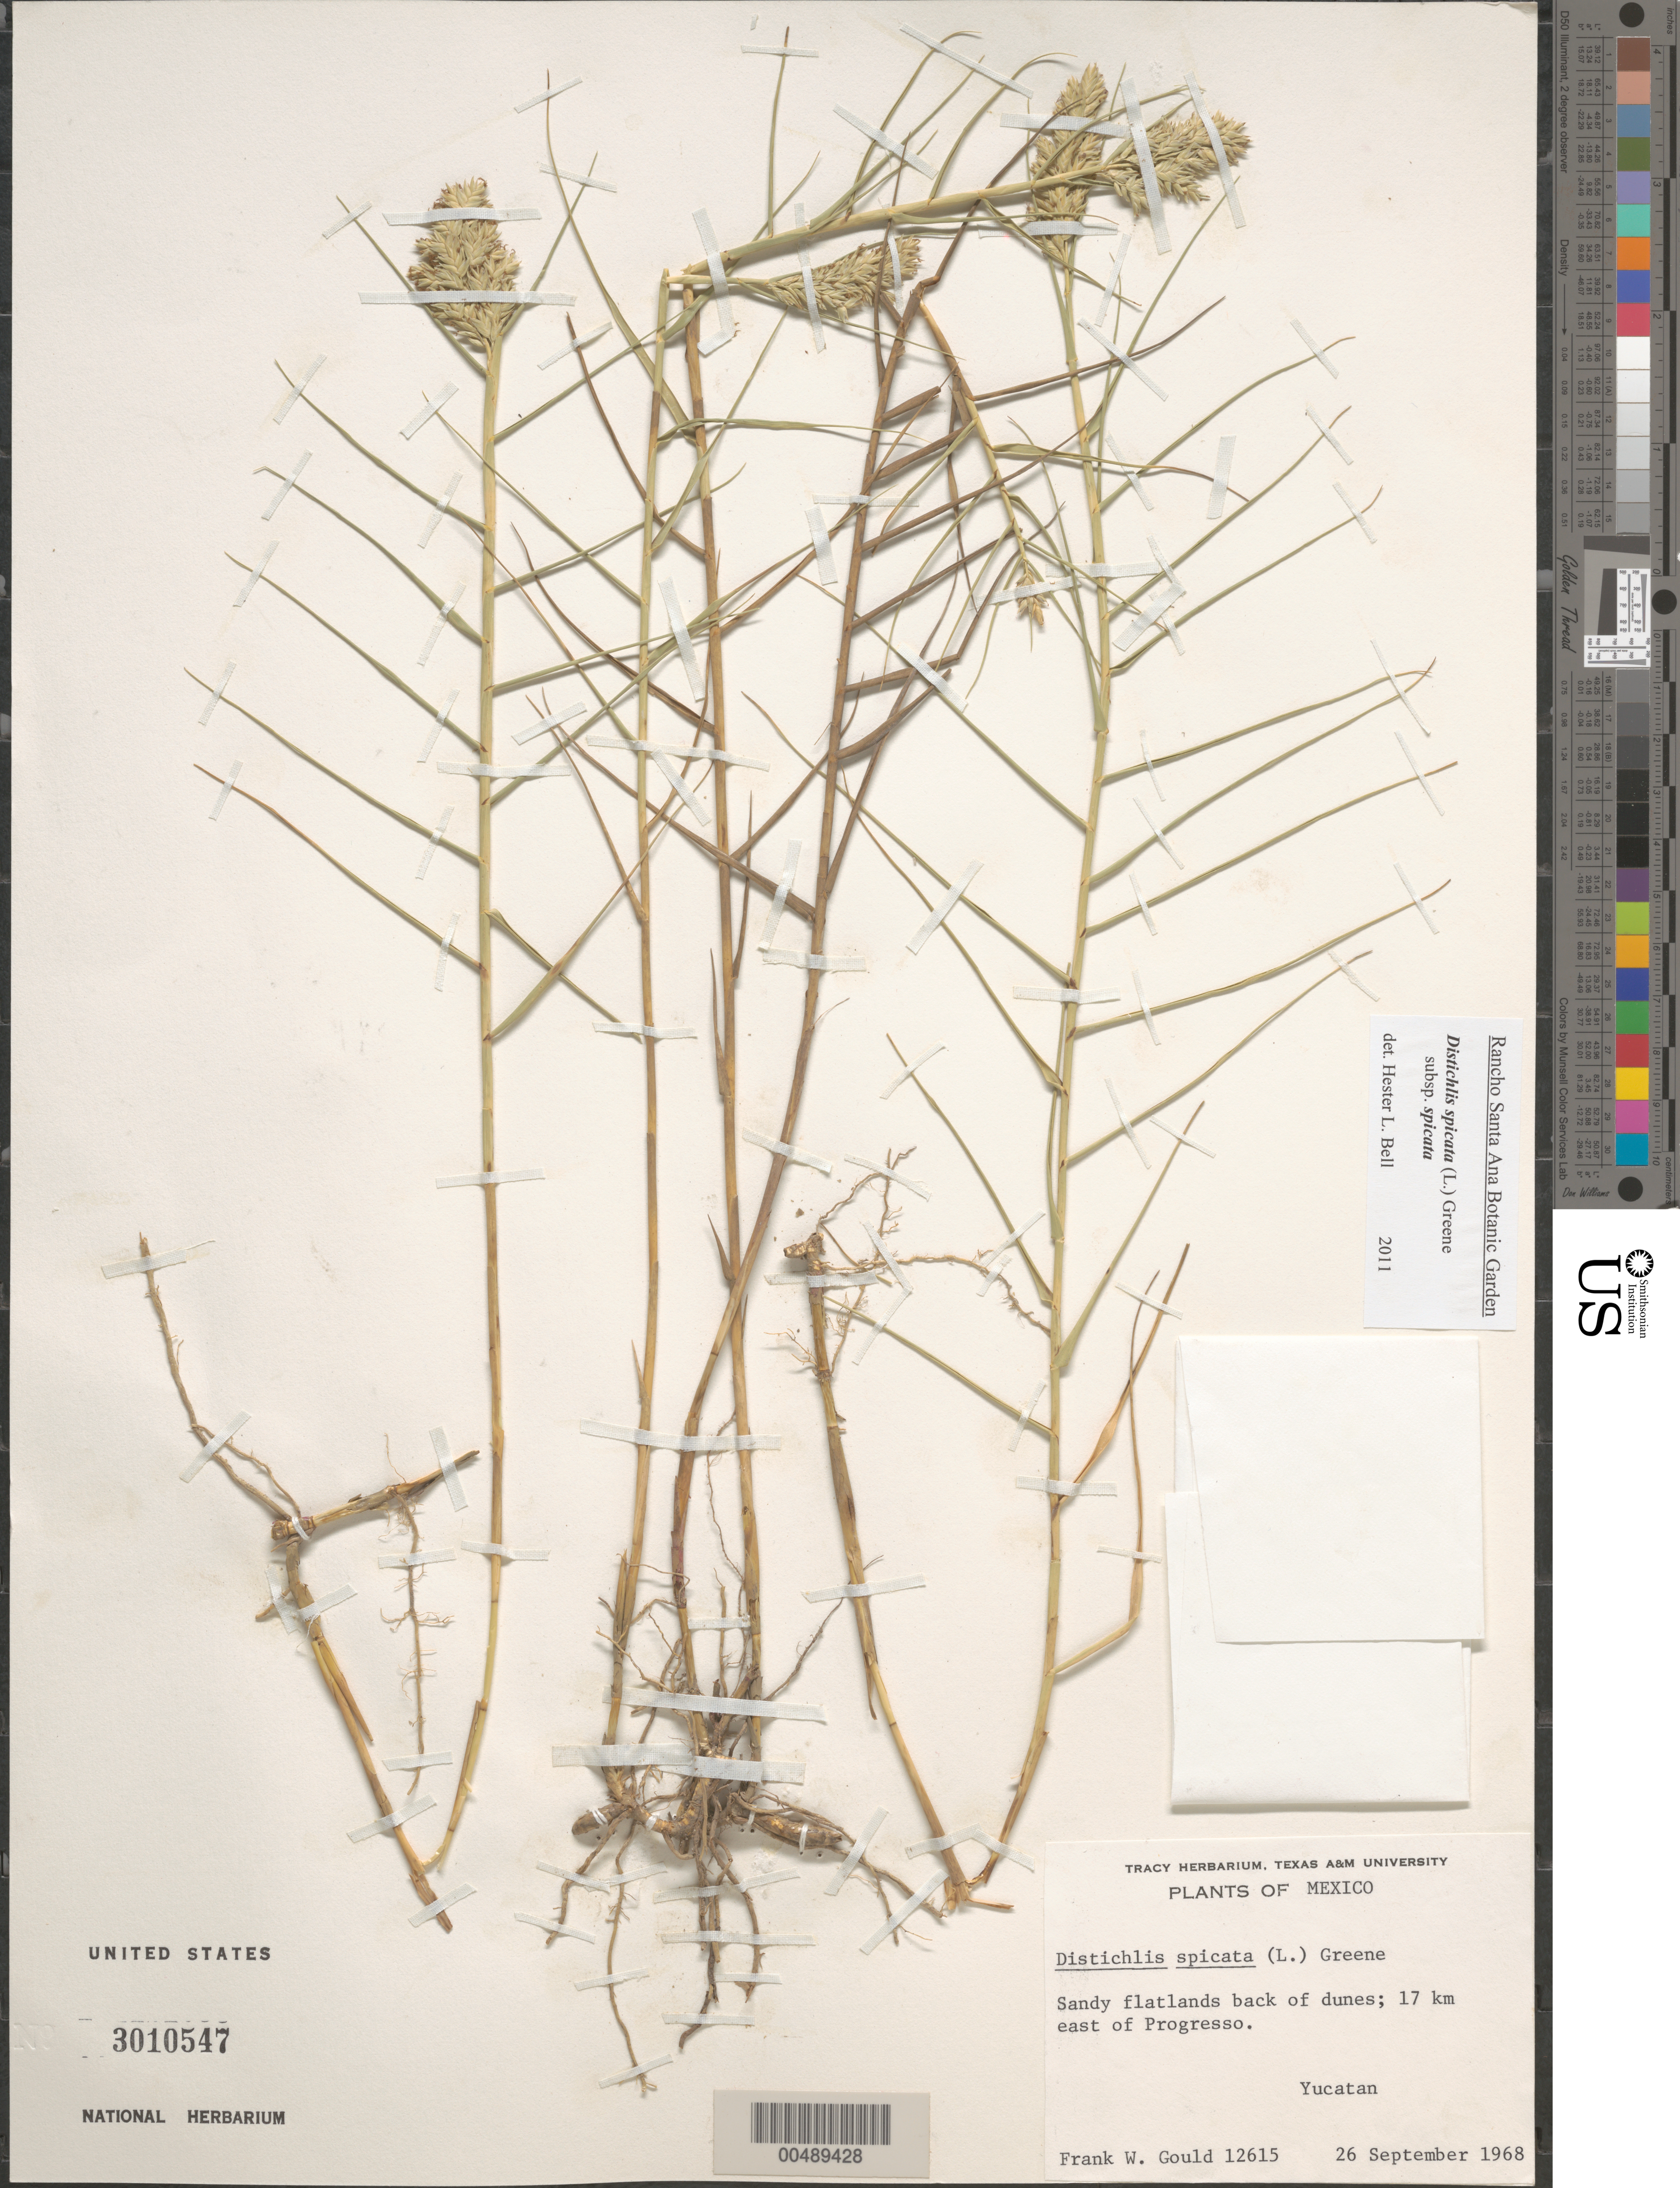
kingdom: Plantae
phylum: Tracheophyta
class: Liliopsida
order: Poales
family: Poaceae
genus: Distichlis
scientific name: Distichlis spicata subsp. spicata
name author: (L.) Greene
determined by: Bell, H. L.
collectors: F. W. Gould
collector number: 12615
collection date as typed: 26 Sep 1968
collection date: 1968-09-26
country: Mexico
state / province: Yucatan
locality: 17 km E of Progresso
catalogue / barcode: US 3010547